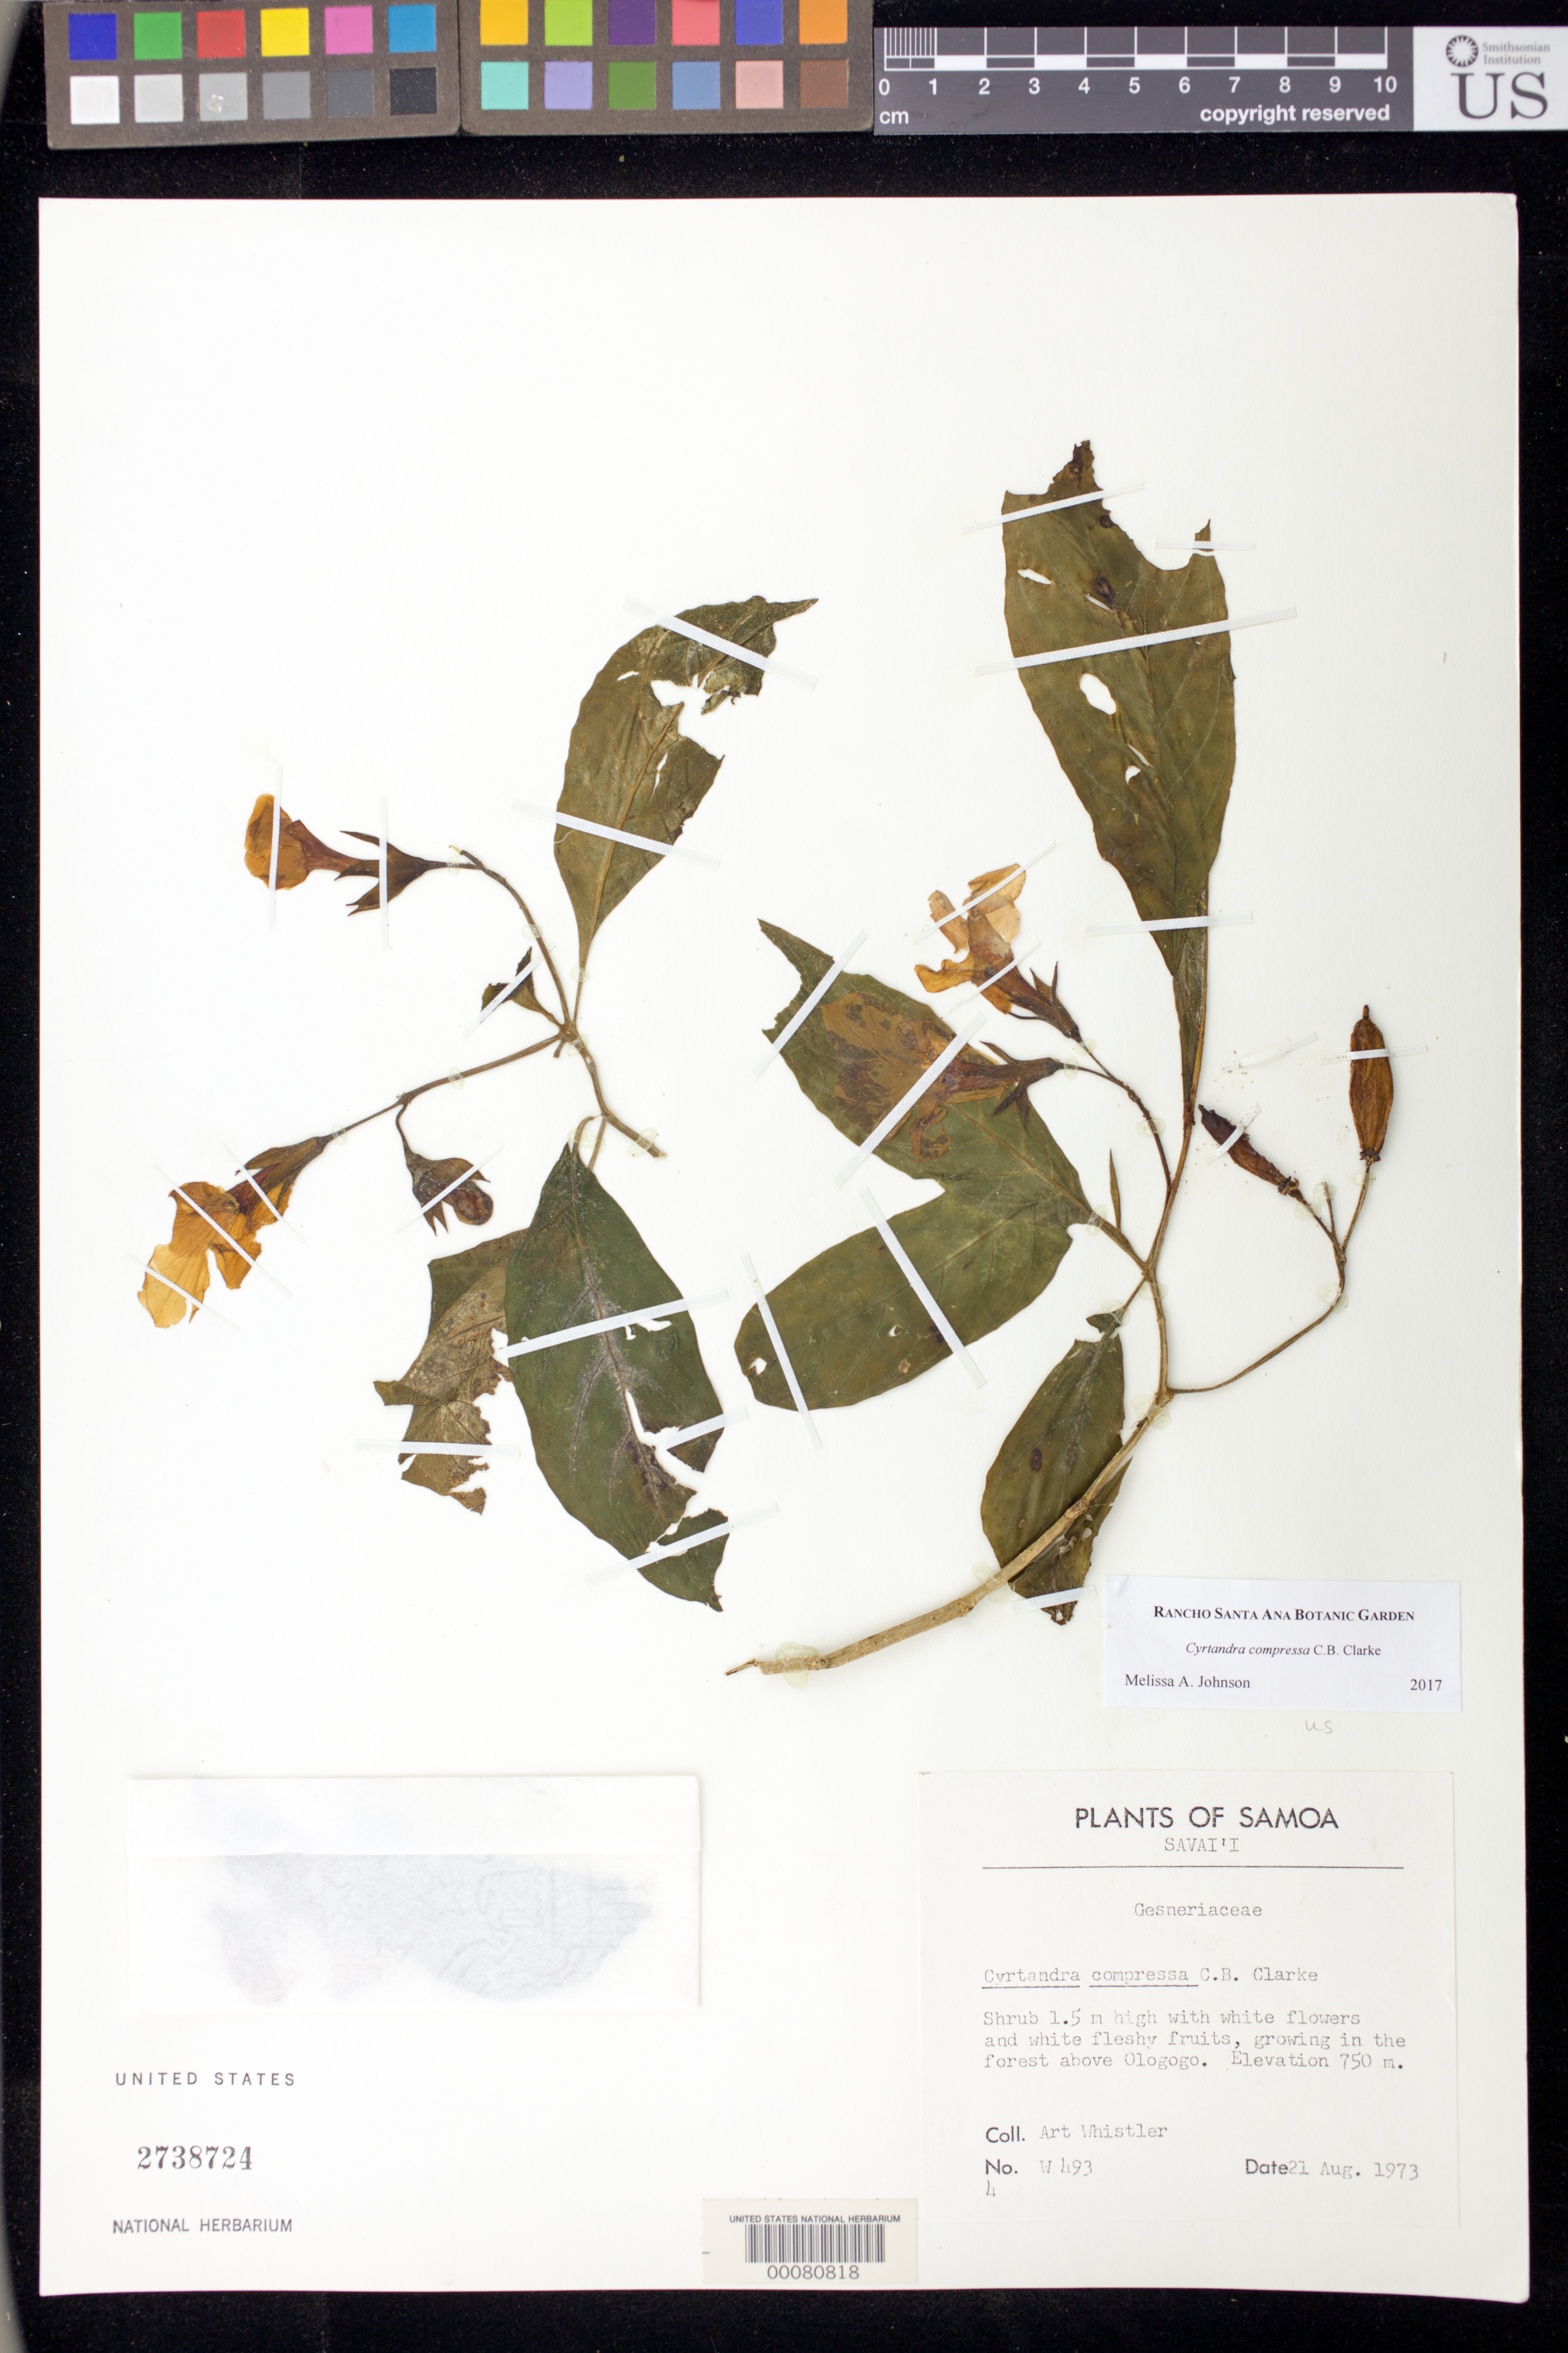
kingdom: Plantae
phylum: Tracheophyta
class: Magnoliopsida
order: Lamiales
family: Gesneriaceae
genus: Cyrtandra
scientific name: Cyrtandra compressa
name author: C.B. Clarke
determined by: Johnson, Melissa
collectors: A. Whistler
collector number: W 493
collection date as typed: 21 Aug 1973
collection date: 1973-08-21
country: Samoa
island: Savai'i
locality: Savaii, Above ologogo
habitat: Growing in the forest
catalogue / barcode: US 2738724